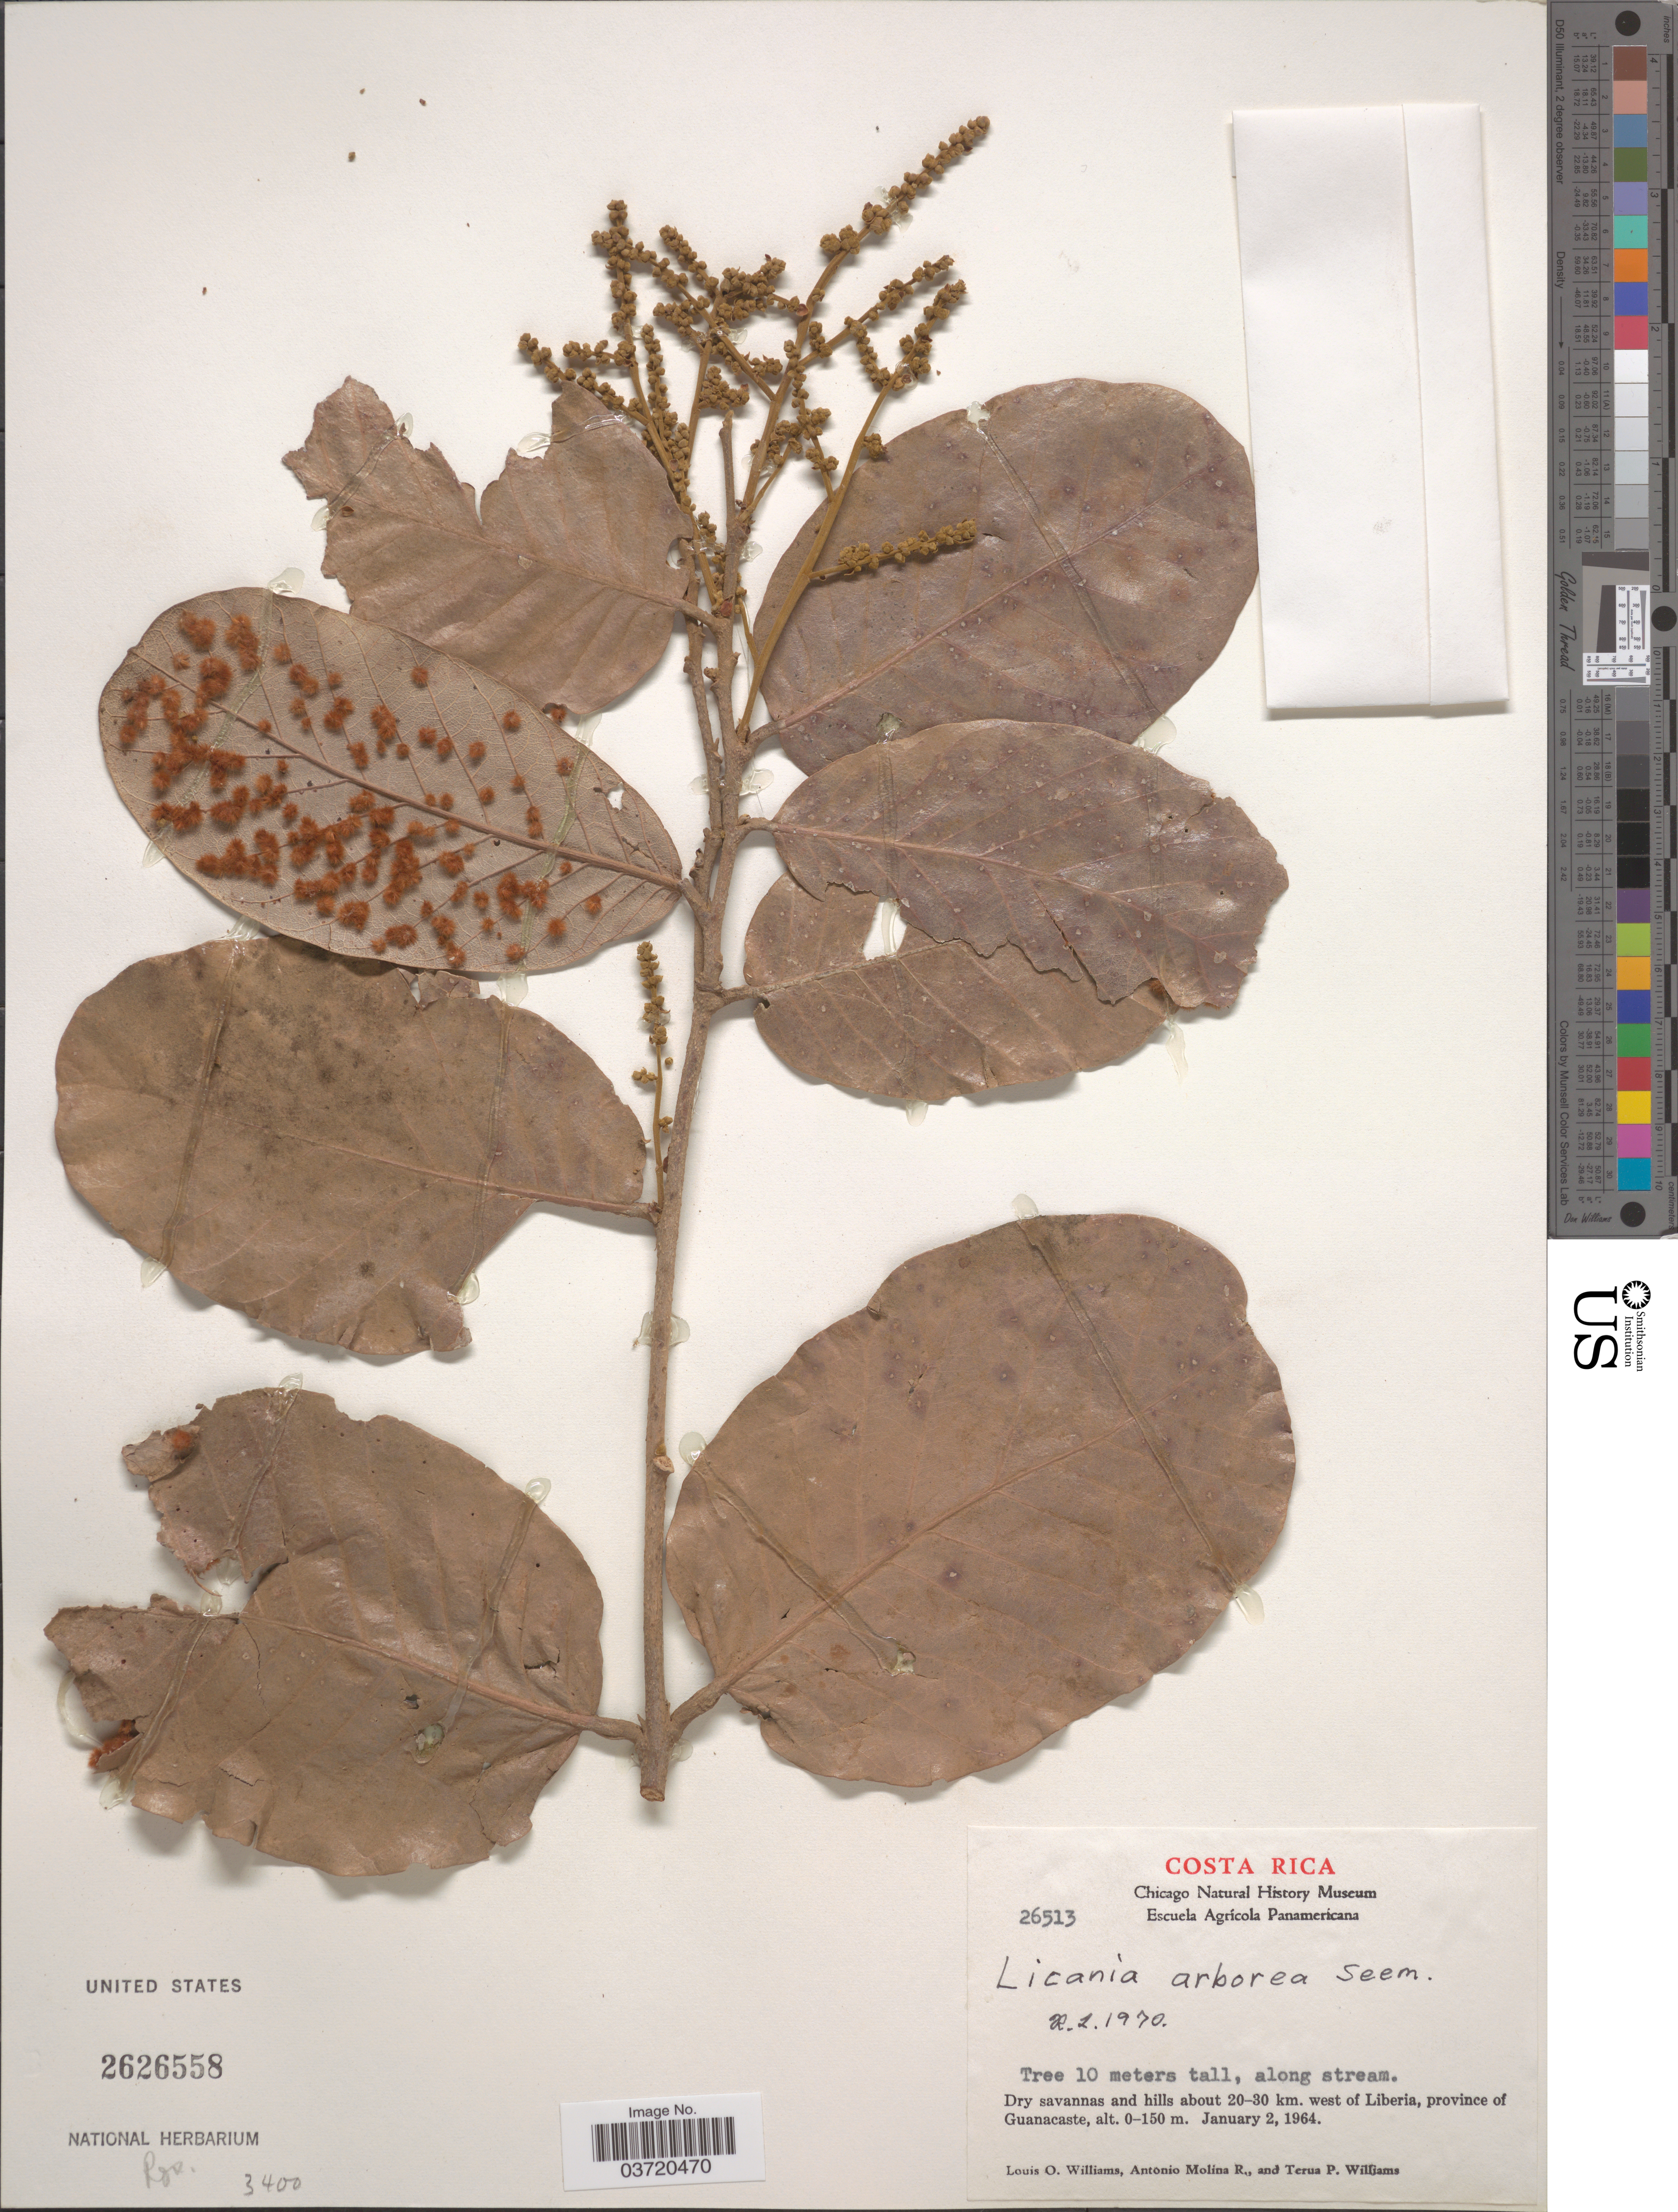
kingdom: Plantae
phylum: Tracheophyta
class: Magnoliopsida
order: Malpighiales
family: Chrysobalanaceae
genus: Microdesmia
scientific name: Microdesmia arborea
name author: (Seem.) Sothers & Prance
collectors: L. O. Williams, A. Molina R. & T. Williams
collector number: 26513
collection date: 1964-01-02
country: Costa Rica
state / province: Guanacaste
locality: Dry savannas and hills about 20-30 km. west of Liberia.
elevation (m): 0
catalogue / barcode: US 2626558